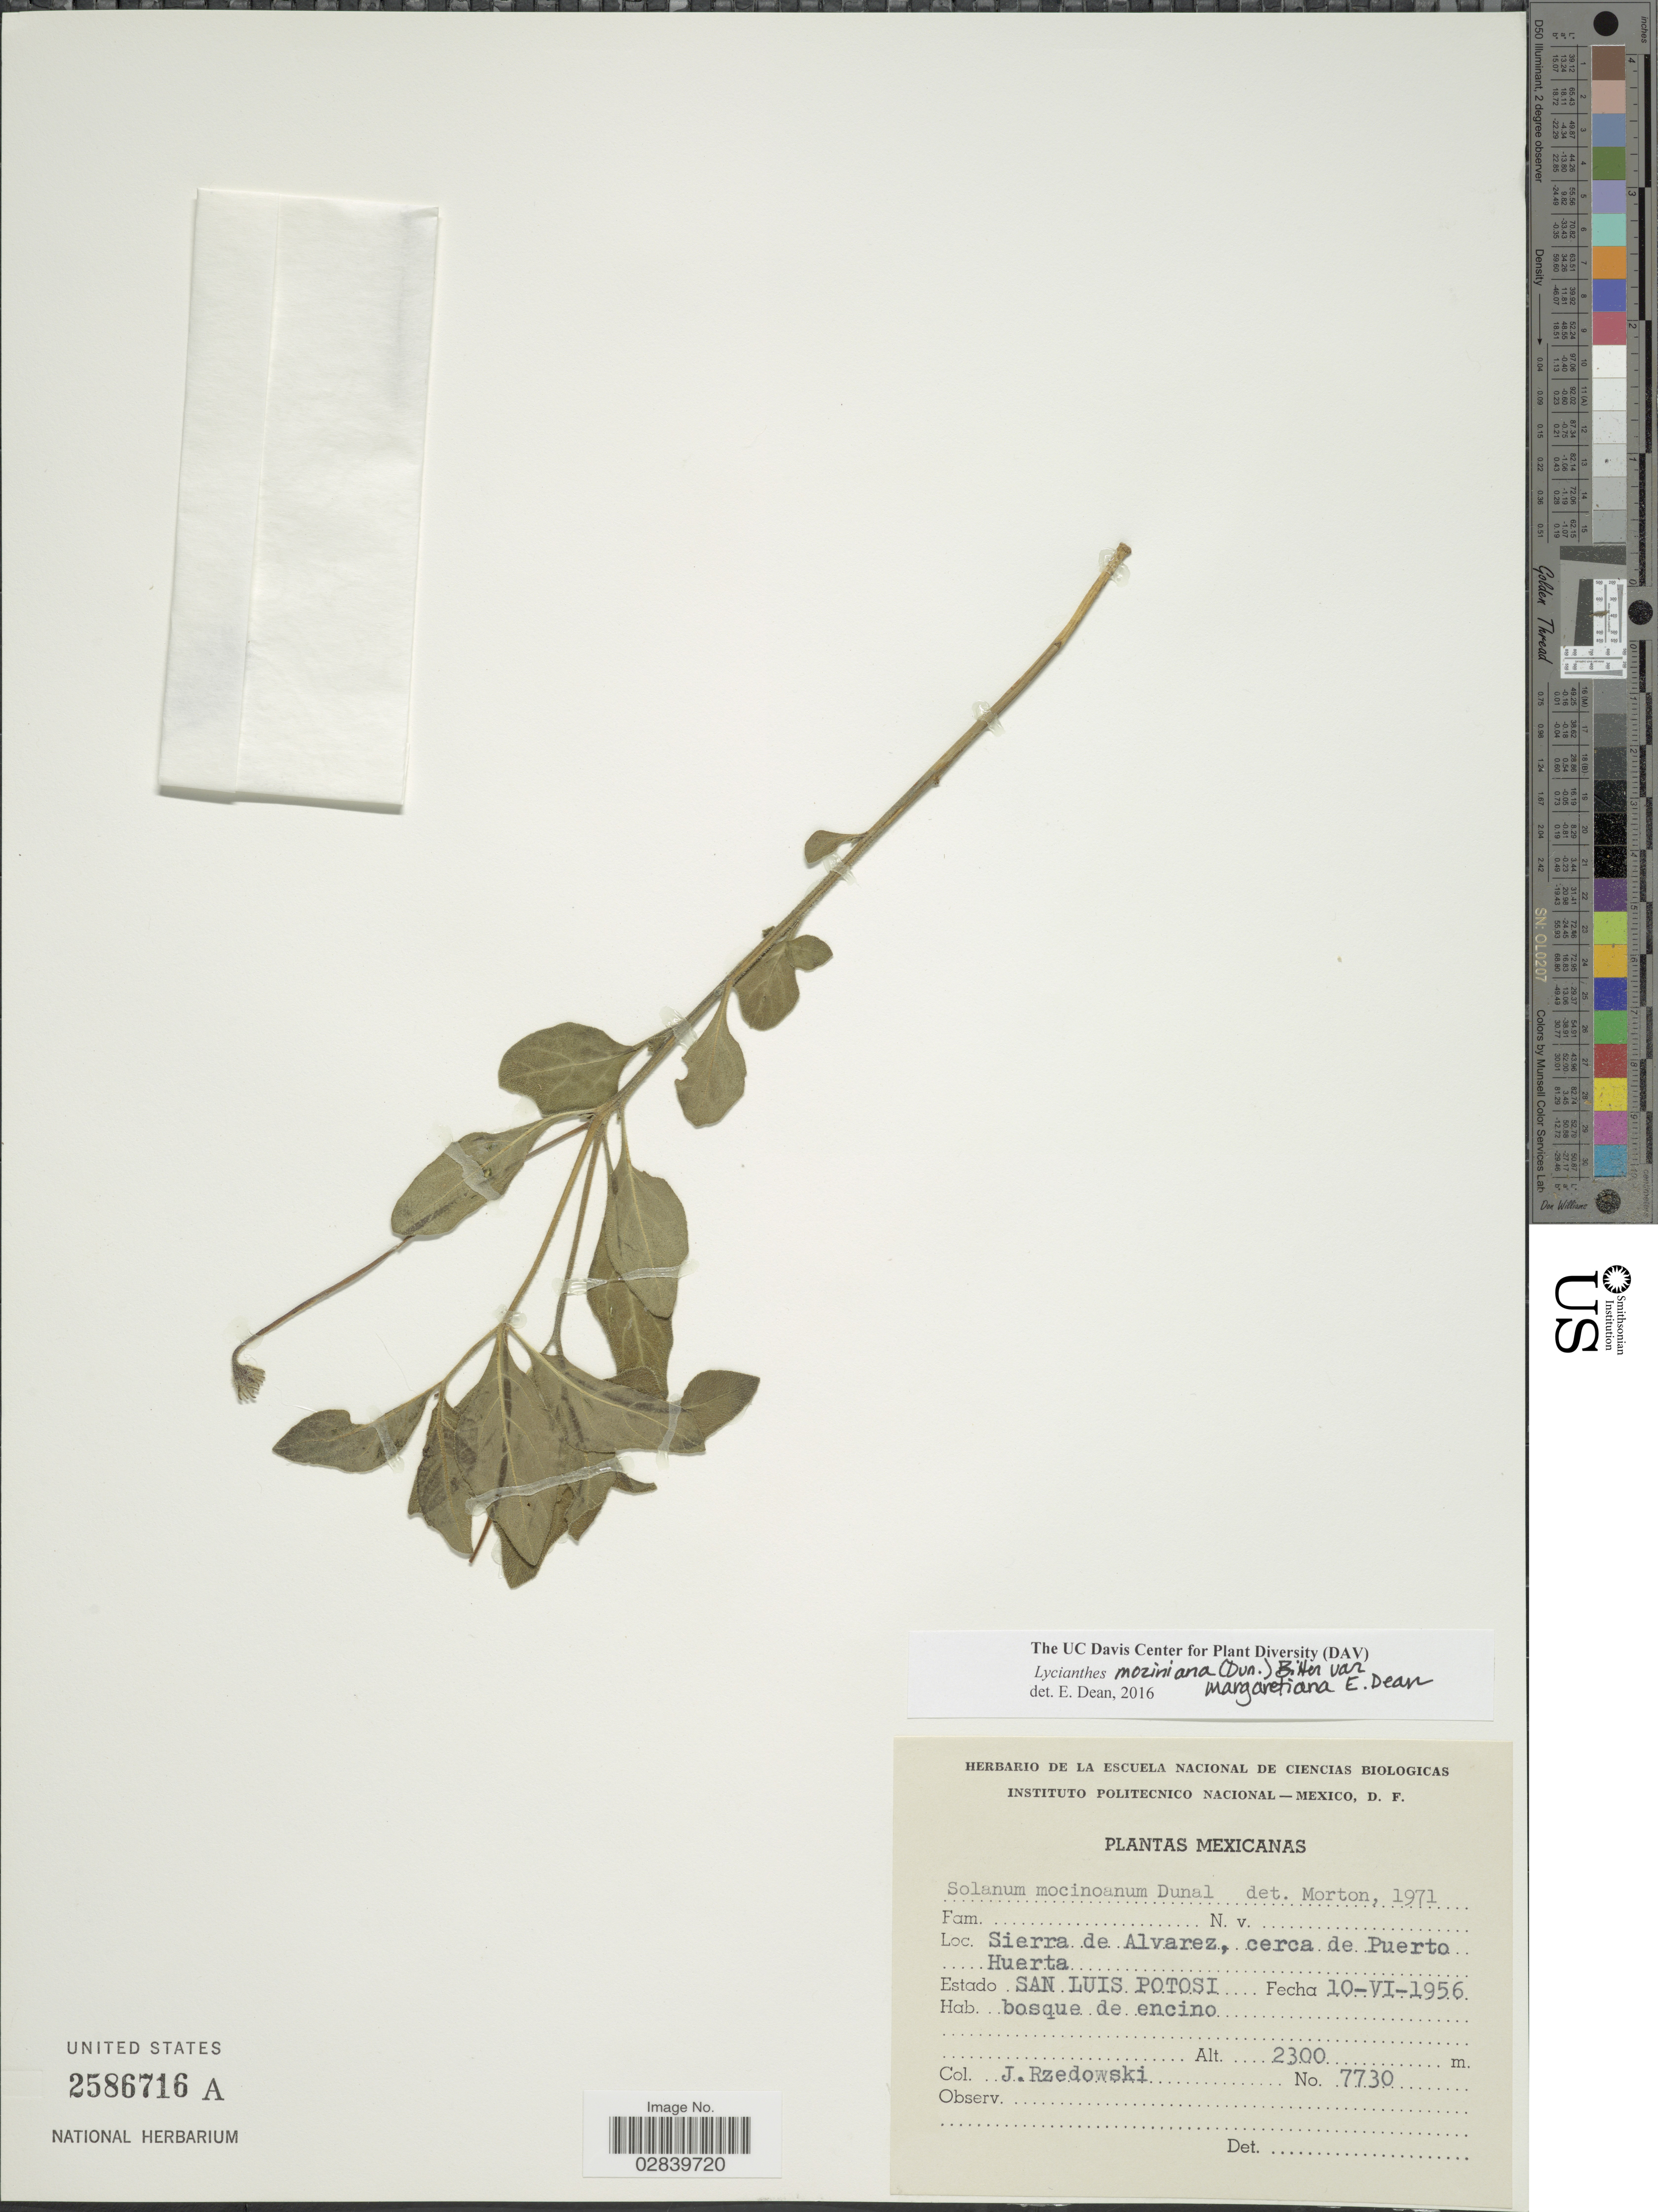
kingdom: Plantae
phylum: Tracheophyta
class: Magnoliopsida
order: Solanales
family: Solanaceae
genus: Lycianthes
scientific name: Lycianthes moziniana var. oaxacana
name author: E. Dean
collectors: J. Rzedowski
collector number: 7730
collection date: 1956-06-10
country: Mexico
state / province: San Luis Potosí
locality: Sierra de Alvarez, cerca de Puerto Huerta.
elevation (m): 2300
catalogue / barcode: US 2586716A